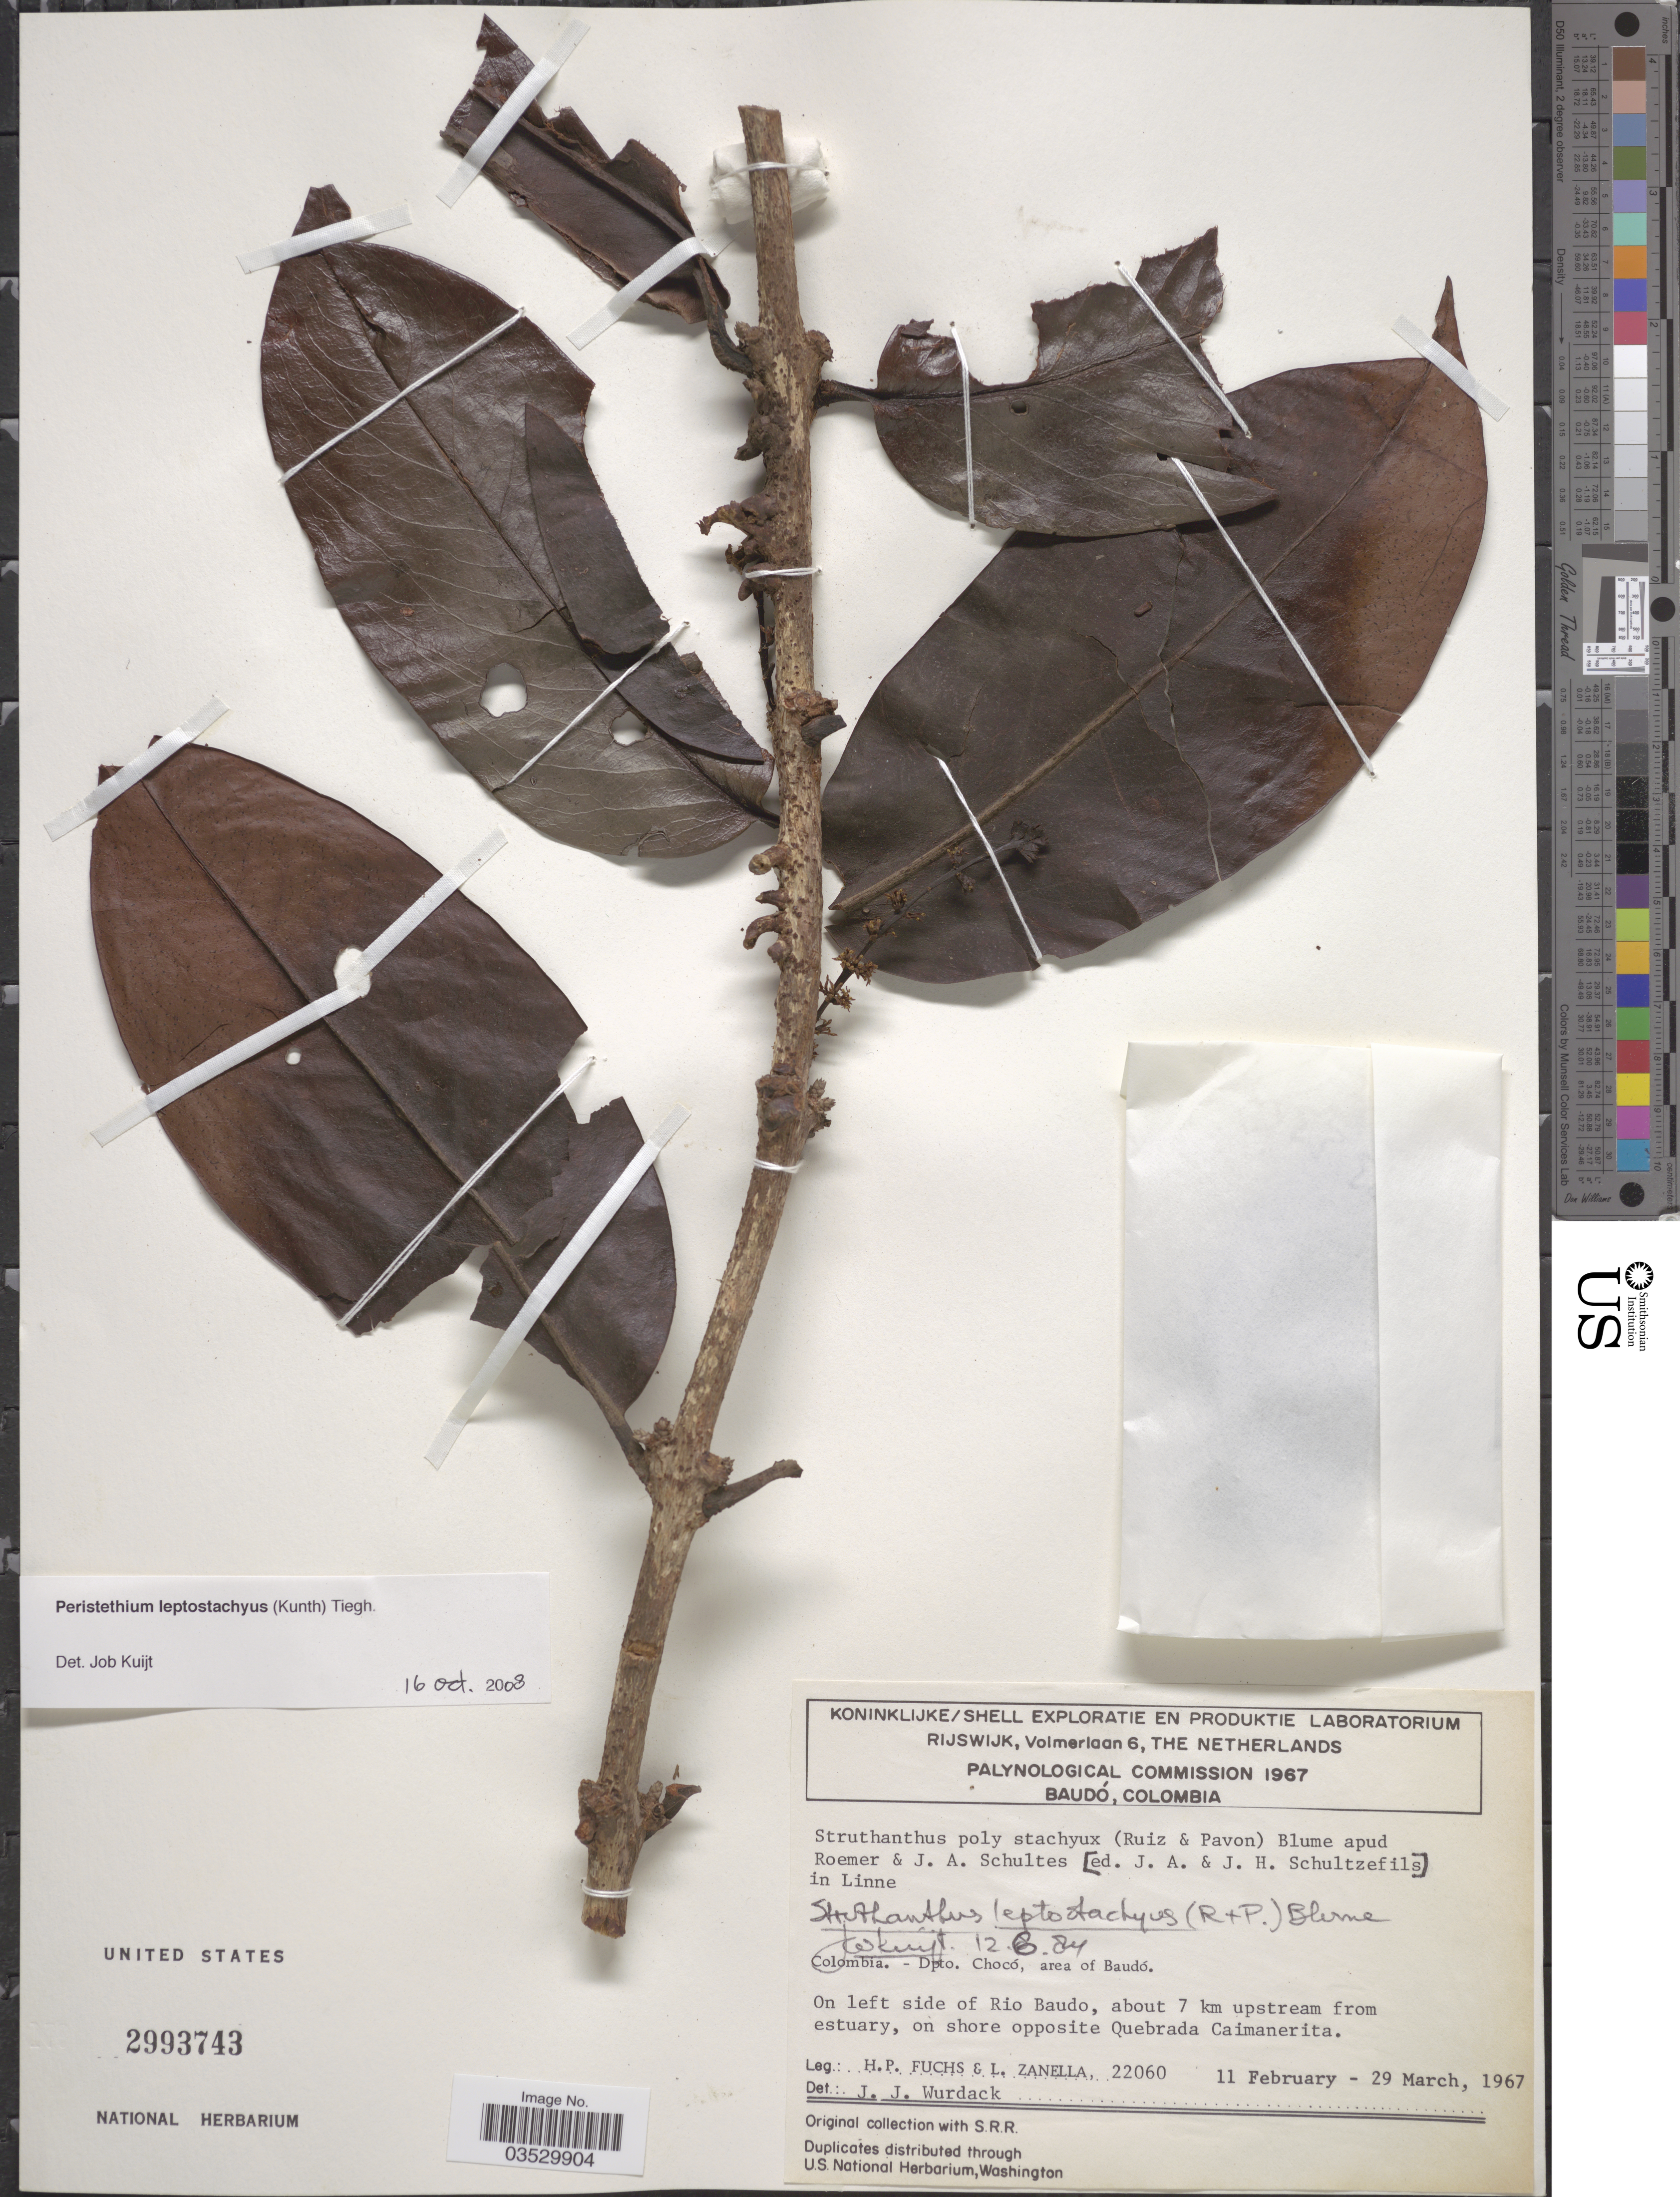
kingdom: Plantae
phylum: Tracheophyta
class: Magnoliopsida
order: Santalales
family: Loranthaceae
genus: Peristethium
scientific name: Peristethium leptostachyum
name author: (Kunth) Tiegh.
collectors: H. P. Fuchs & L. Zanella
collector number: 22060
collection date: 1967-02-11/1967-03-29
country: Colombia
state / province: Chocó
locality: Dpto. Chocó, area of Baudó. On left side of Rio Baudo, about 7 km upstream from estuary, on shore opposite Quebrada Caimanerita.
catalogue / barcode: US 2993743